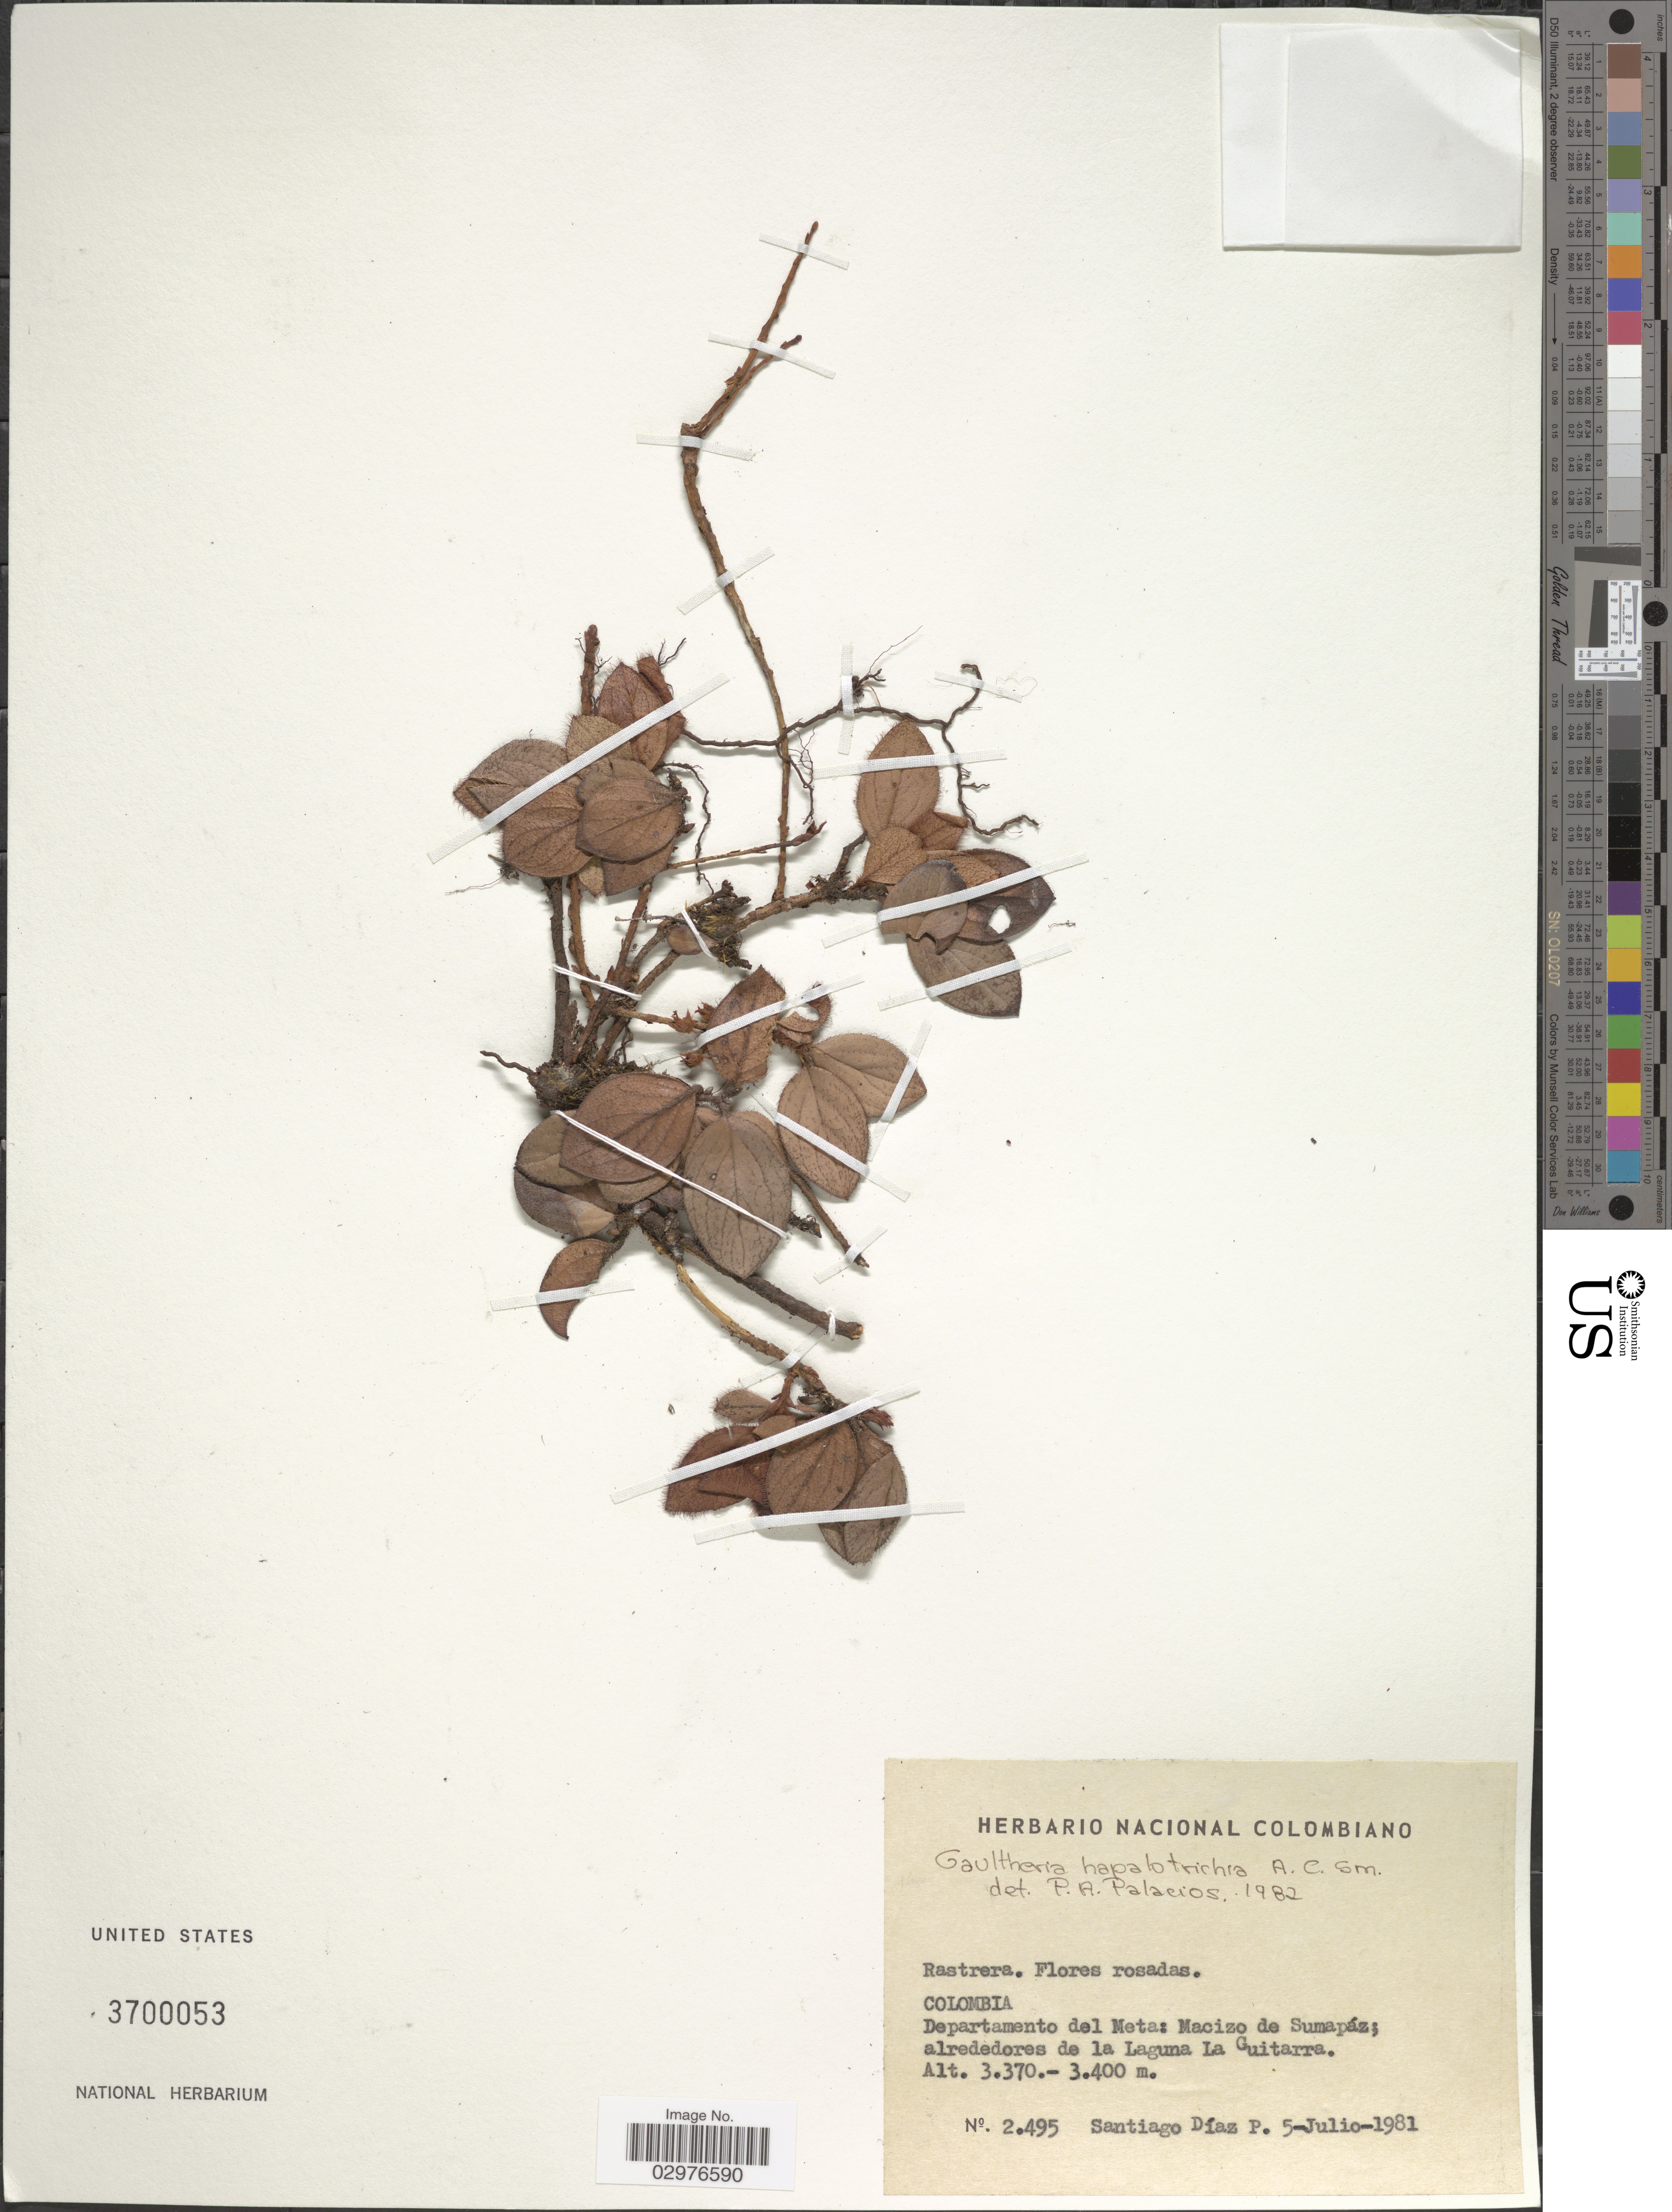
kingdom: Plantae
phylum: Tracheophyta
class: Magnoliopsida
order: Ericales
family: Ericaceae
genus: Gaultheria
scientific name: Gaultheria hapalotricha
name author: A.C. Sm.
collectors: S. Diaz P.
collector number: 2495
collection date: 1981-07-05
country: Colombia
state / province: Meta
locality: Departamento del Meta: Macizo de Sumapáz; alrededores de la Laguna La Guitarra.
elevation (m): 3370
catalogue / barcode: US 3700053